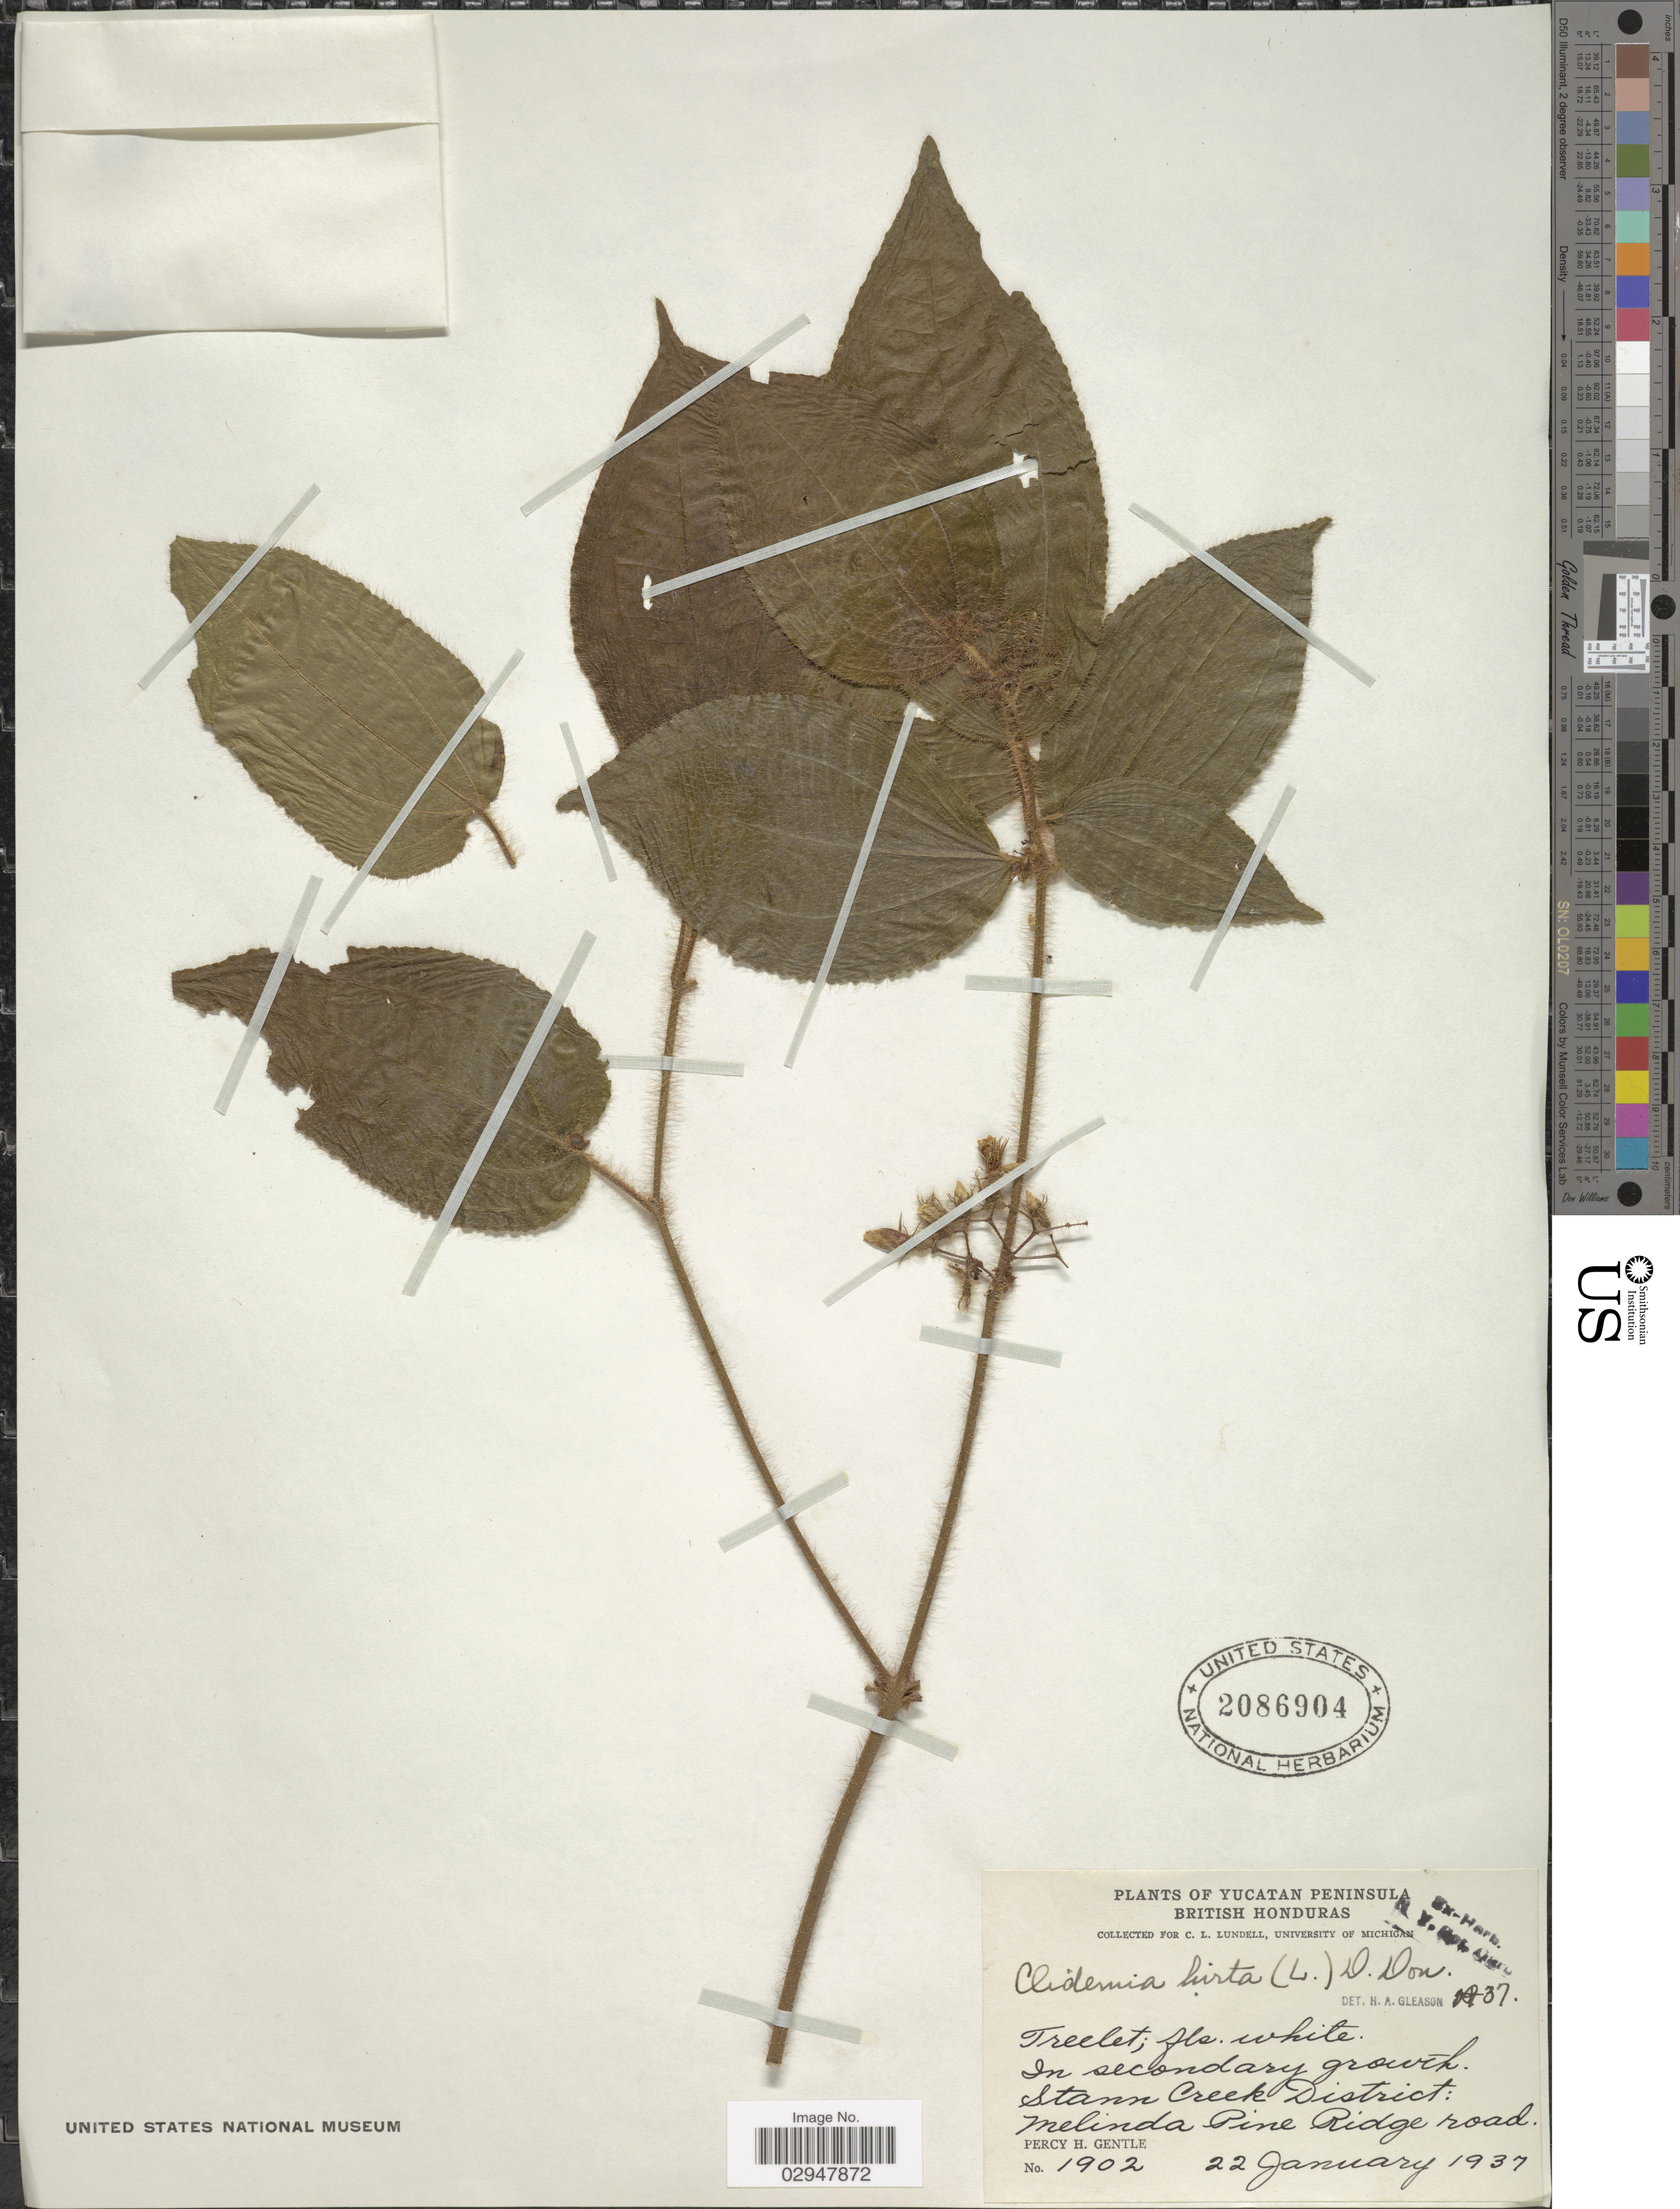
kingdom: Plantae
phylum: Tracheophyta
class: Magnoliopsida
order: Myrtales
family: Melastomataceae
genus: Miconia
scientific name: Miconia hirta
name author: Cogn.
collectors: P. H. Gentle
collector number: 1902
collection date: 1937-01-22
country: Belize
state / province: Stann Creek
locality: Yucatan Peninsula, British Honduras, Stann Creek District: Melinda Pine Ridge Road.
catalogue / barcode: US 2086904